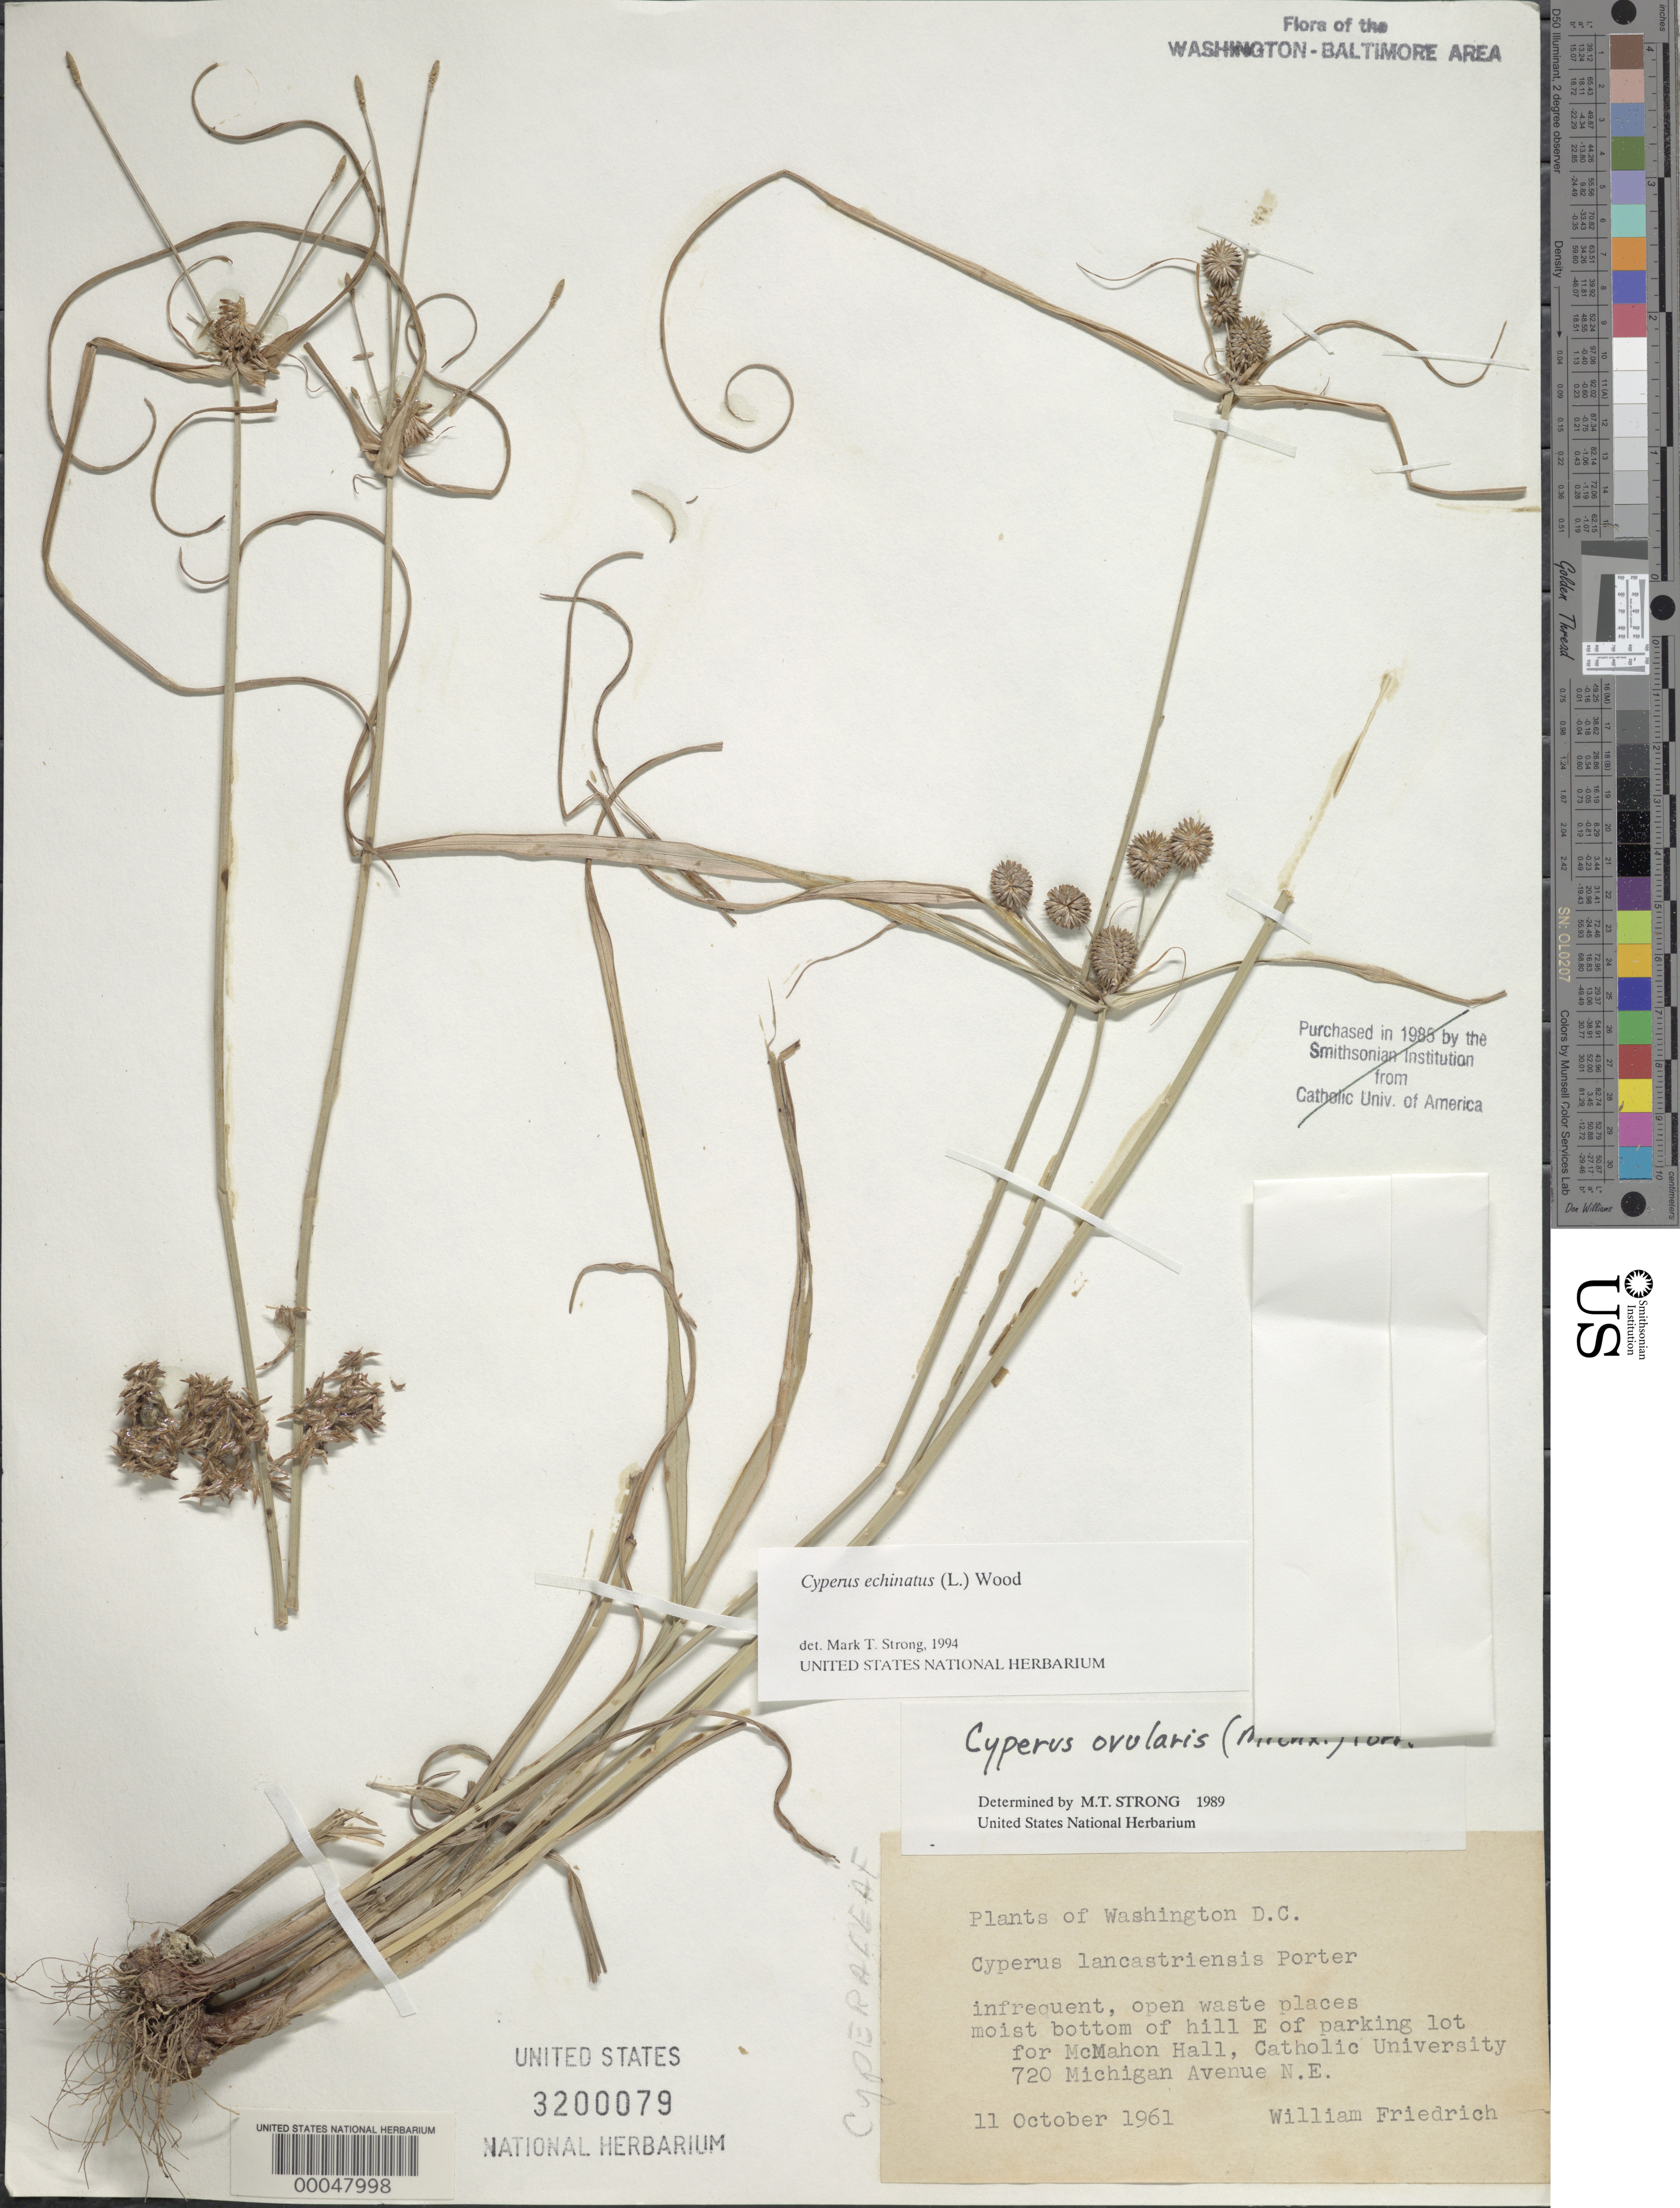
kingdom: Plantae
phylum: Tracheophyta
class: Liliopsida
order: Poales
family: Cyperaceae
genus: Cyperus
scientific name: Cyperus echinatus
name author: (L.) Alph. Wood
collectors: W. Friedrich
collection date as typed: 11 Oct 1961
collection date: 1961-10-11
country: United States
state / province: District of Columbia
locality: E of parking lot for Mcmahon Hall, Catholic Univ.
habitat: Infrequent, open waste places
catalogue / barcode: US 3200079